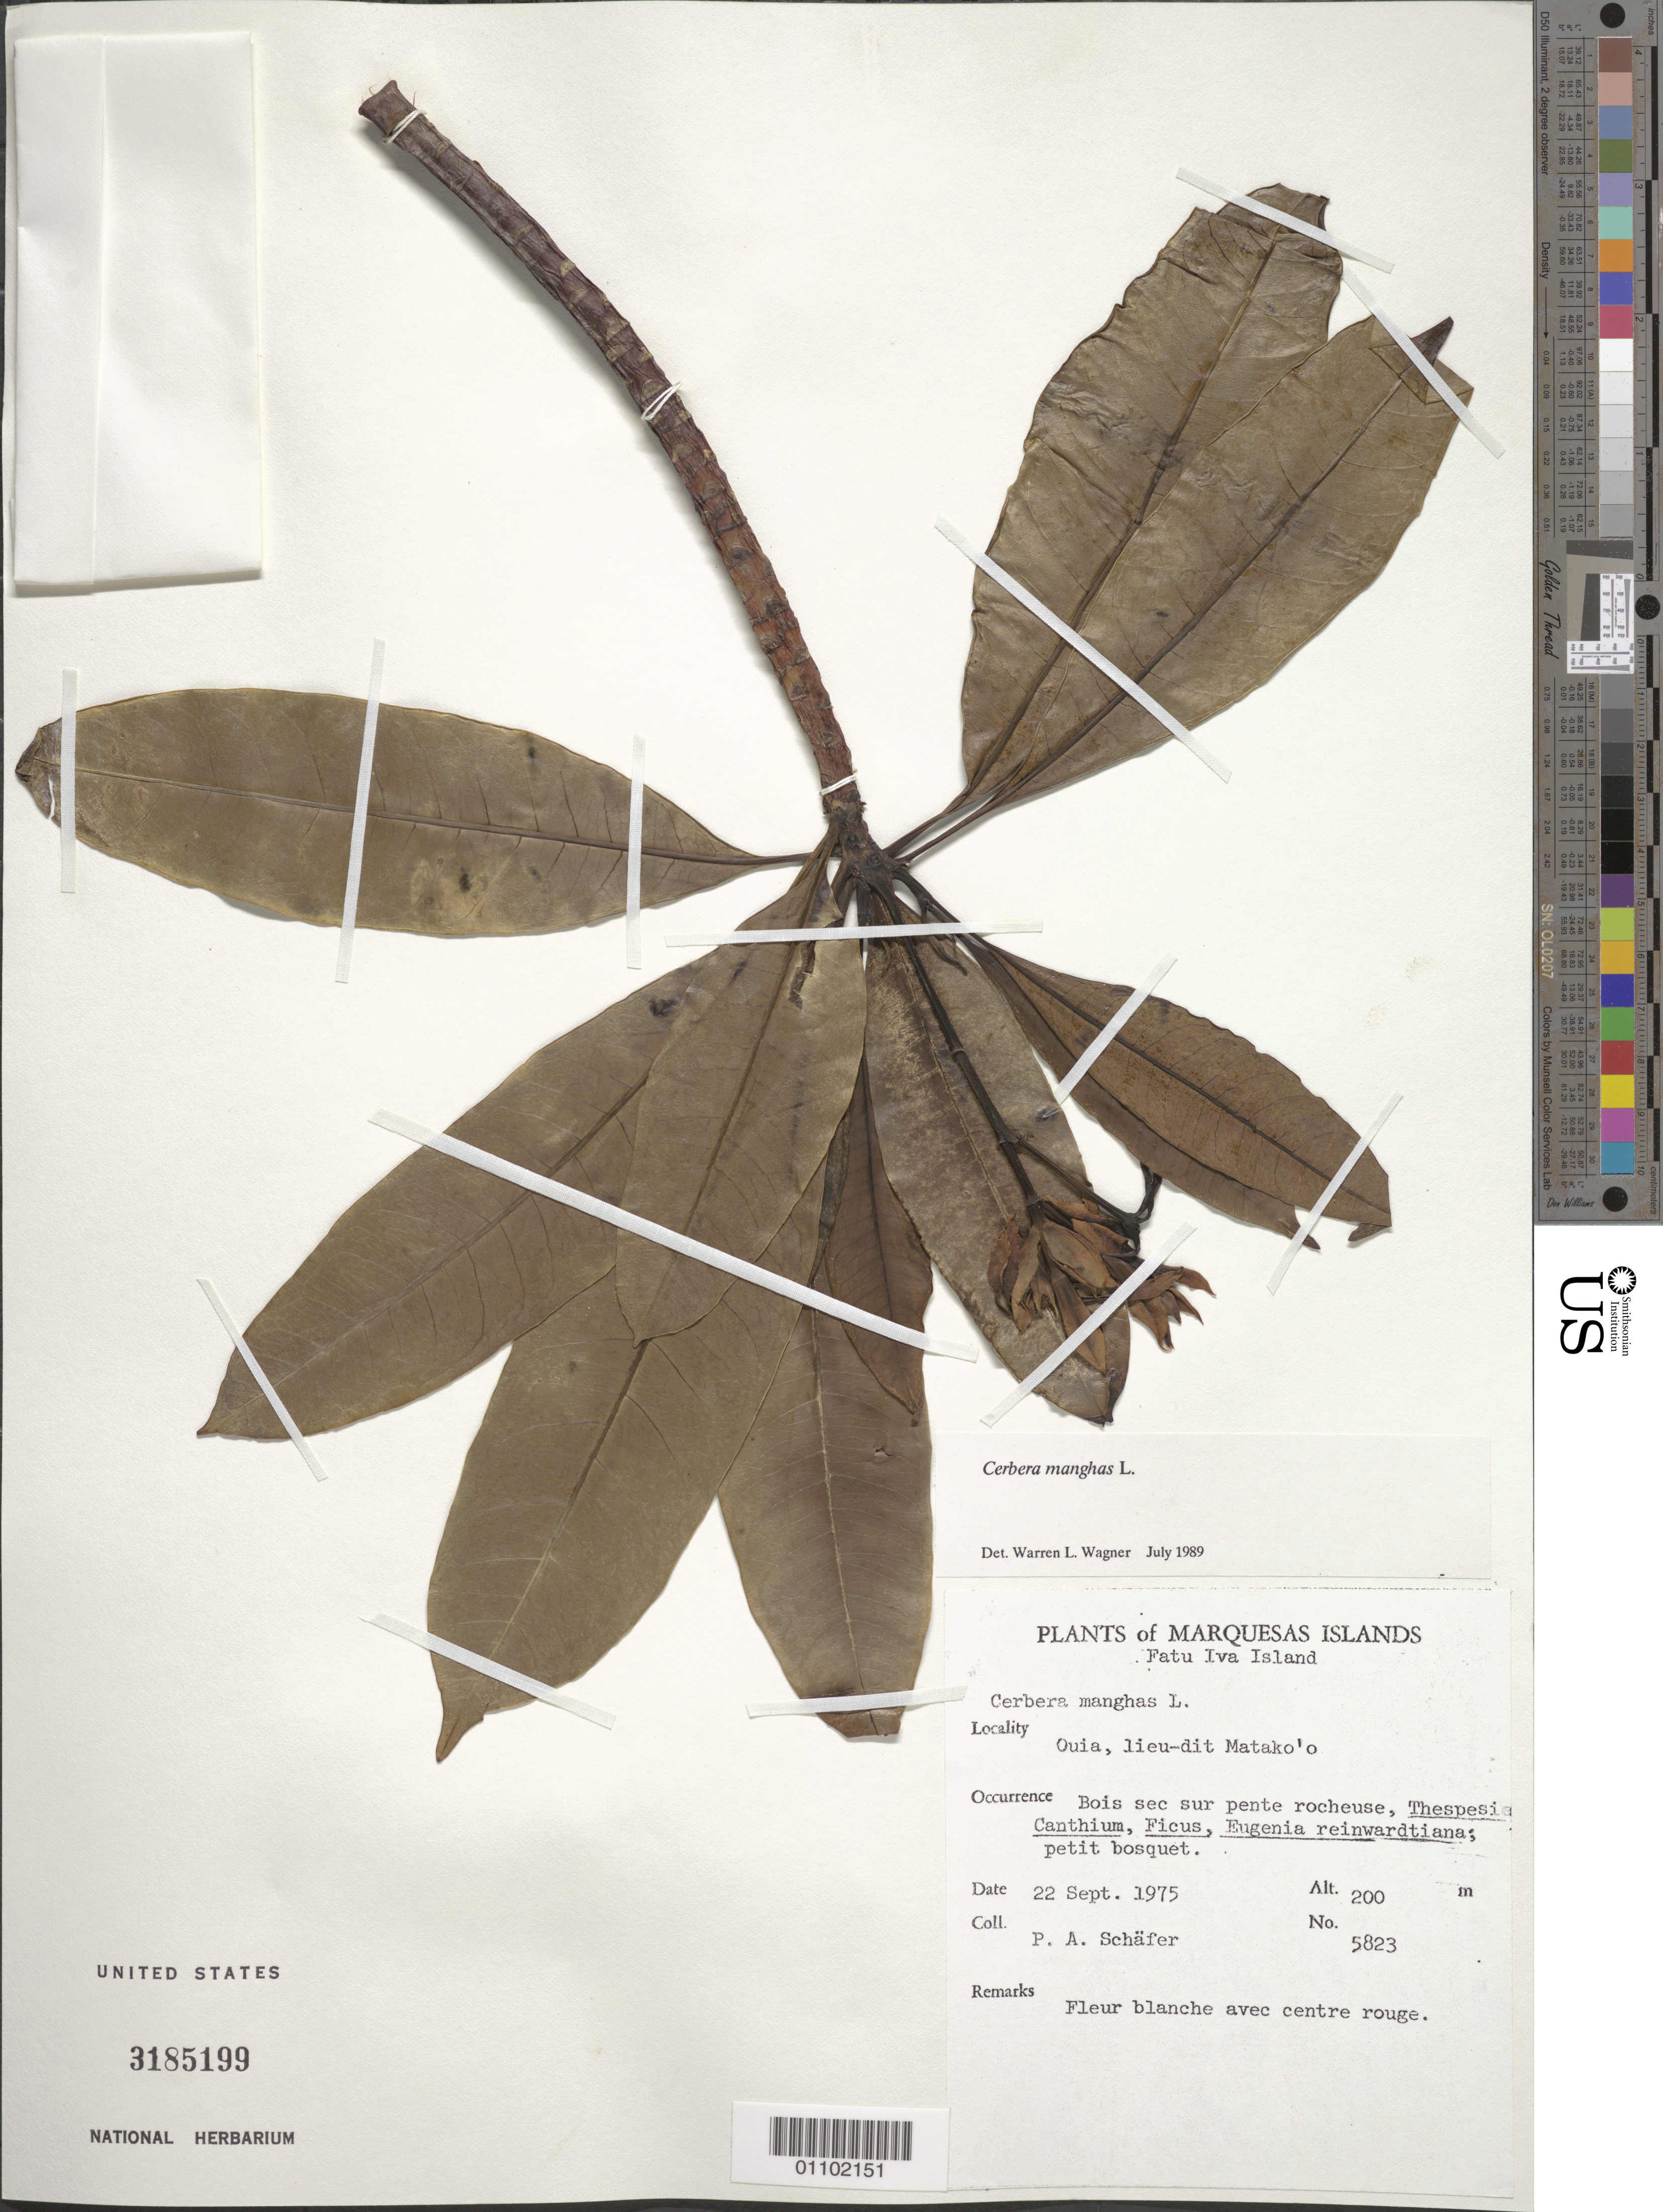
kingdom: Plantae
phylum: Tracheophyta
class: Magnoliopsida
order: Gentianales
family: Apocynaceae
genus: Cerbera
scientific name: Cerbera manghas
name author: L.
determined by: Wagner, W. L., (BOT), Smithsonian Institution - National Museum of Natural History (UNITED STATES)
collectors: P. A. Schäfer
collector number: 5823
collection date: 1975-09-22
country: French Polynesia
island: Fatu Hiva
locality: Ouia, lieu-dit Matako'o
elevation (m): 200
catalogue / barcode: US 3185199